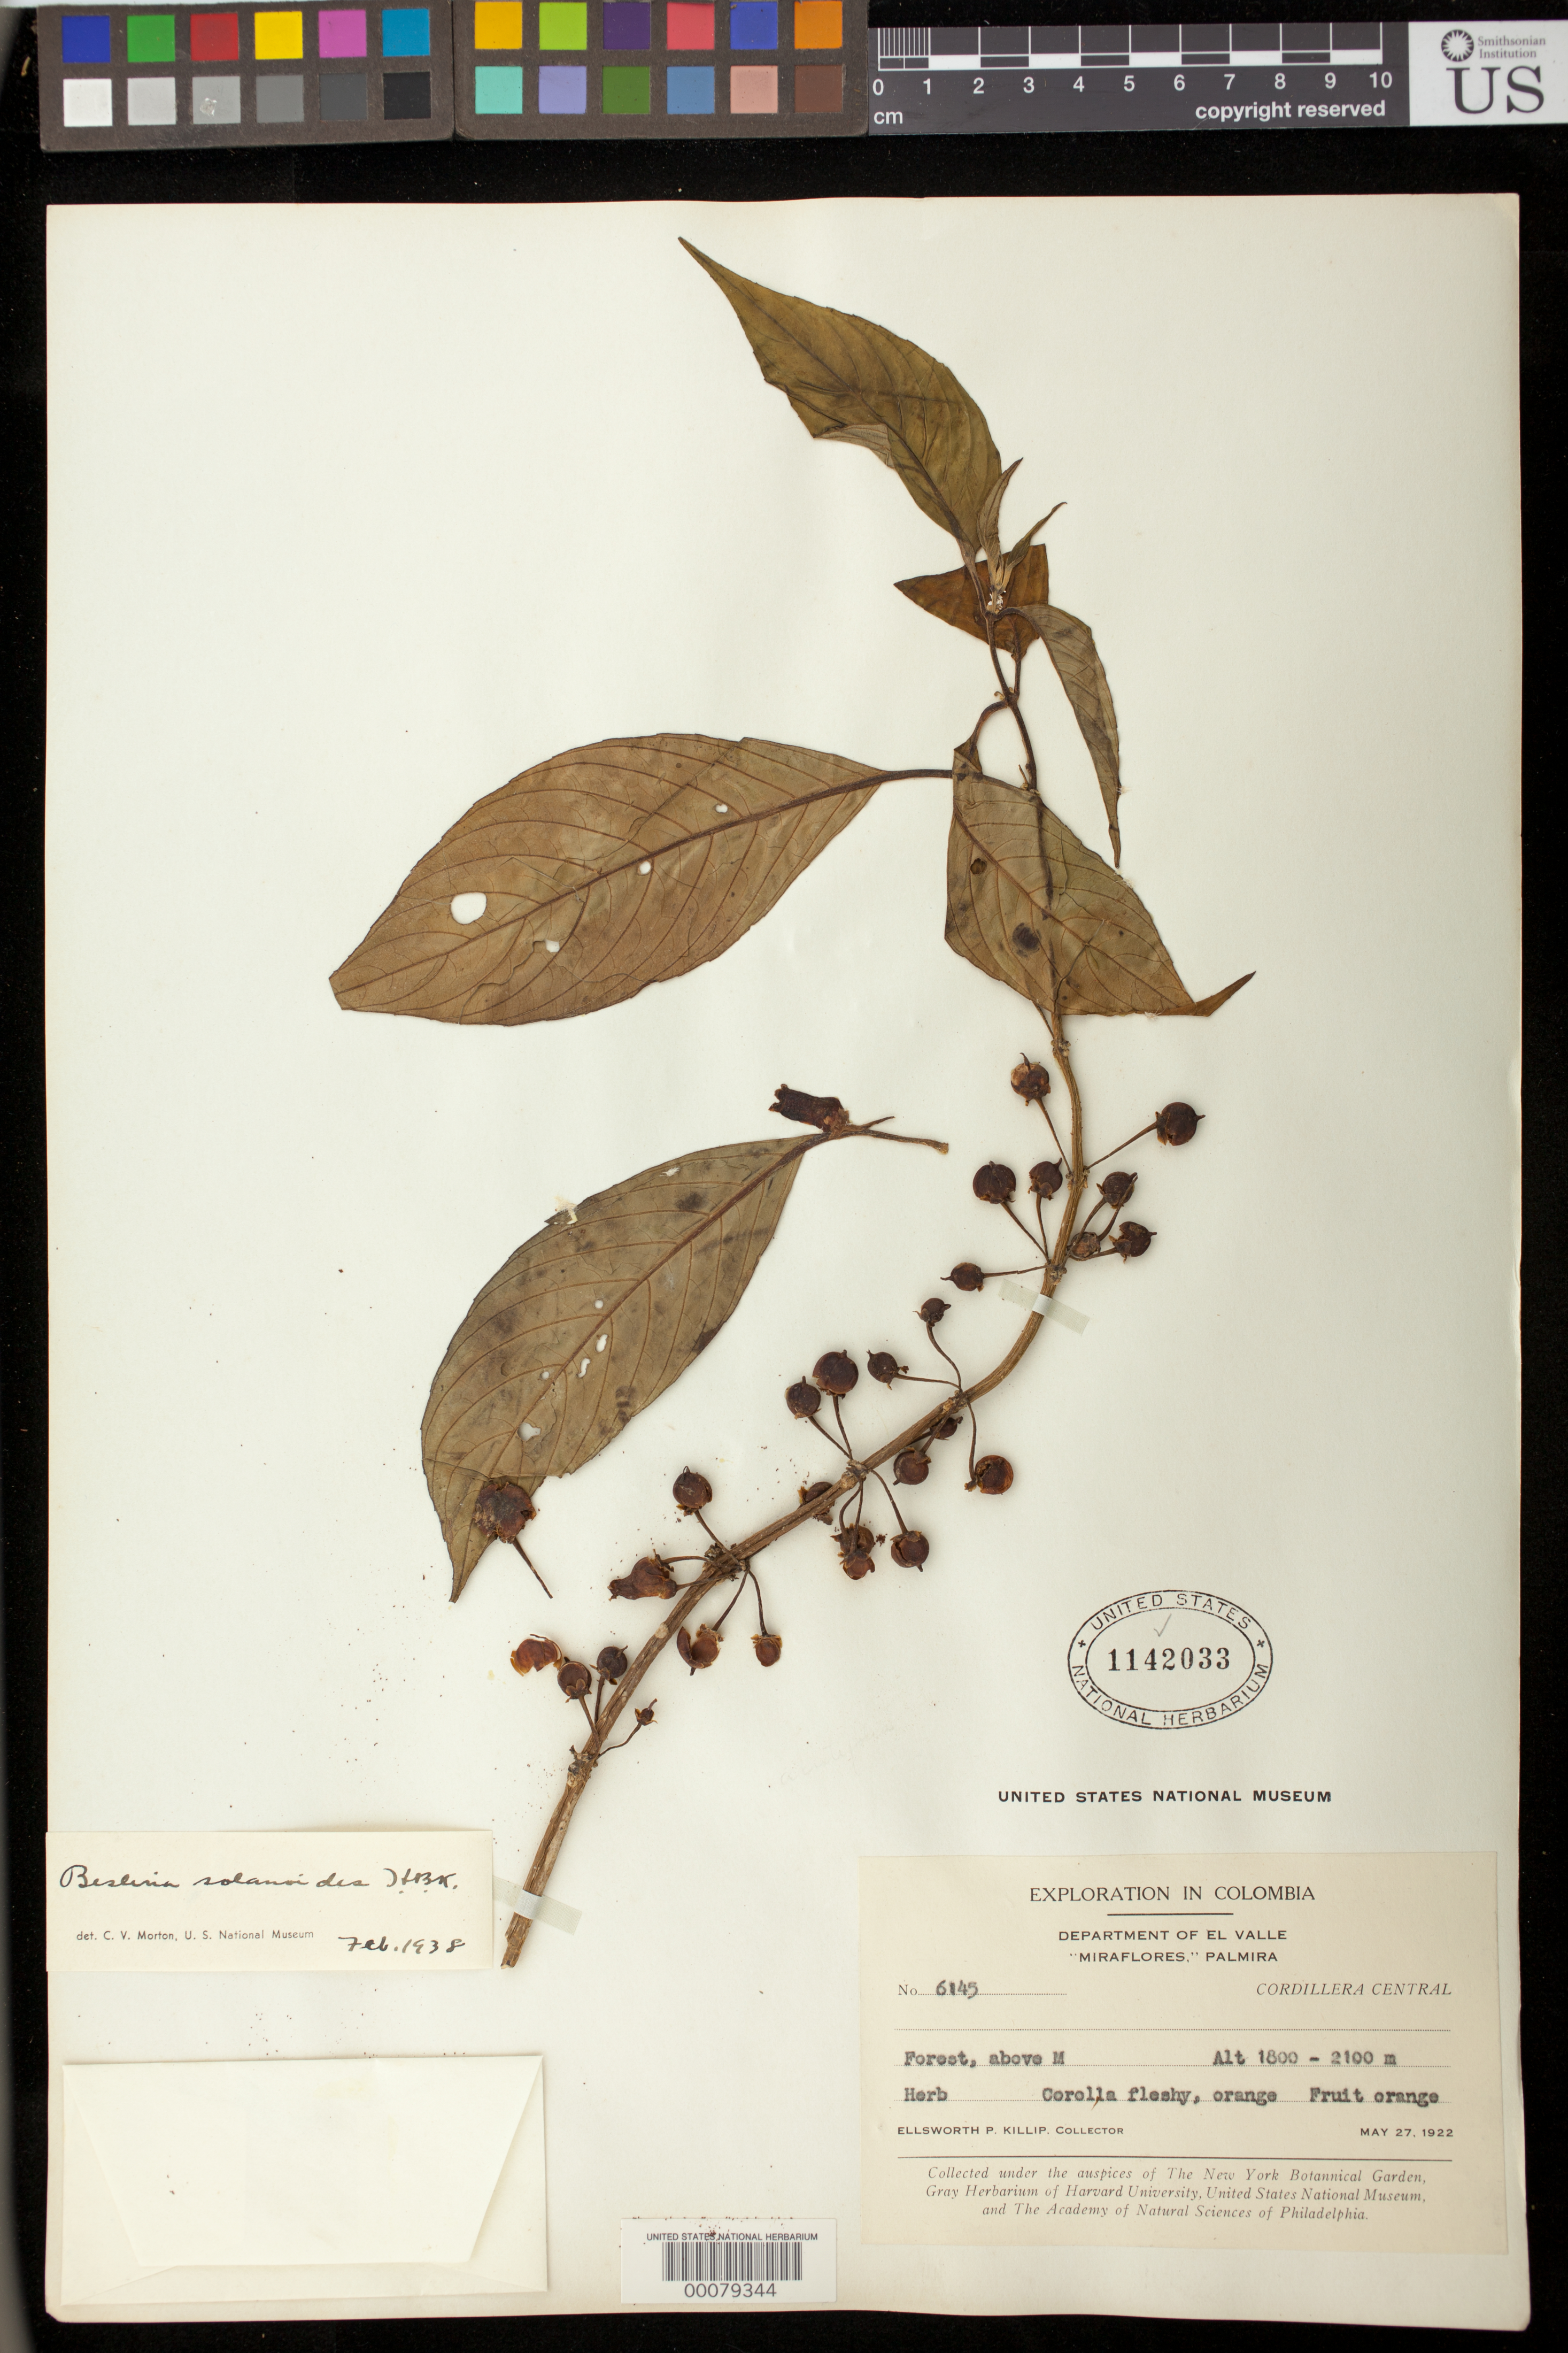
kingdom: Plantae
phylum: Tracheophyta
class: Magnoliopsida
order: Lamiales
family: Gesneriaceae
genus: Besleria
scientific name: Besleria solanoides var. solanoides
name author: Kunth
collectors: E. P. Killip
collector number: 6145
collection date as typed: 27 May 1922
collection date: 1922-05-27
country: Colombia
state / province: Valle del Cauca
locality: Miraflores,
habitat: Forest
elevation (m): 1800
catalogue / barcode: US 1142033